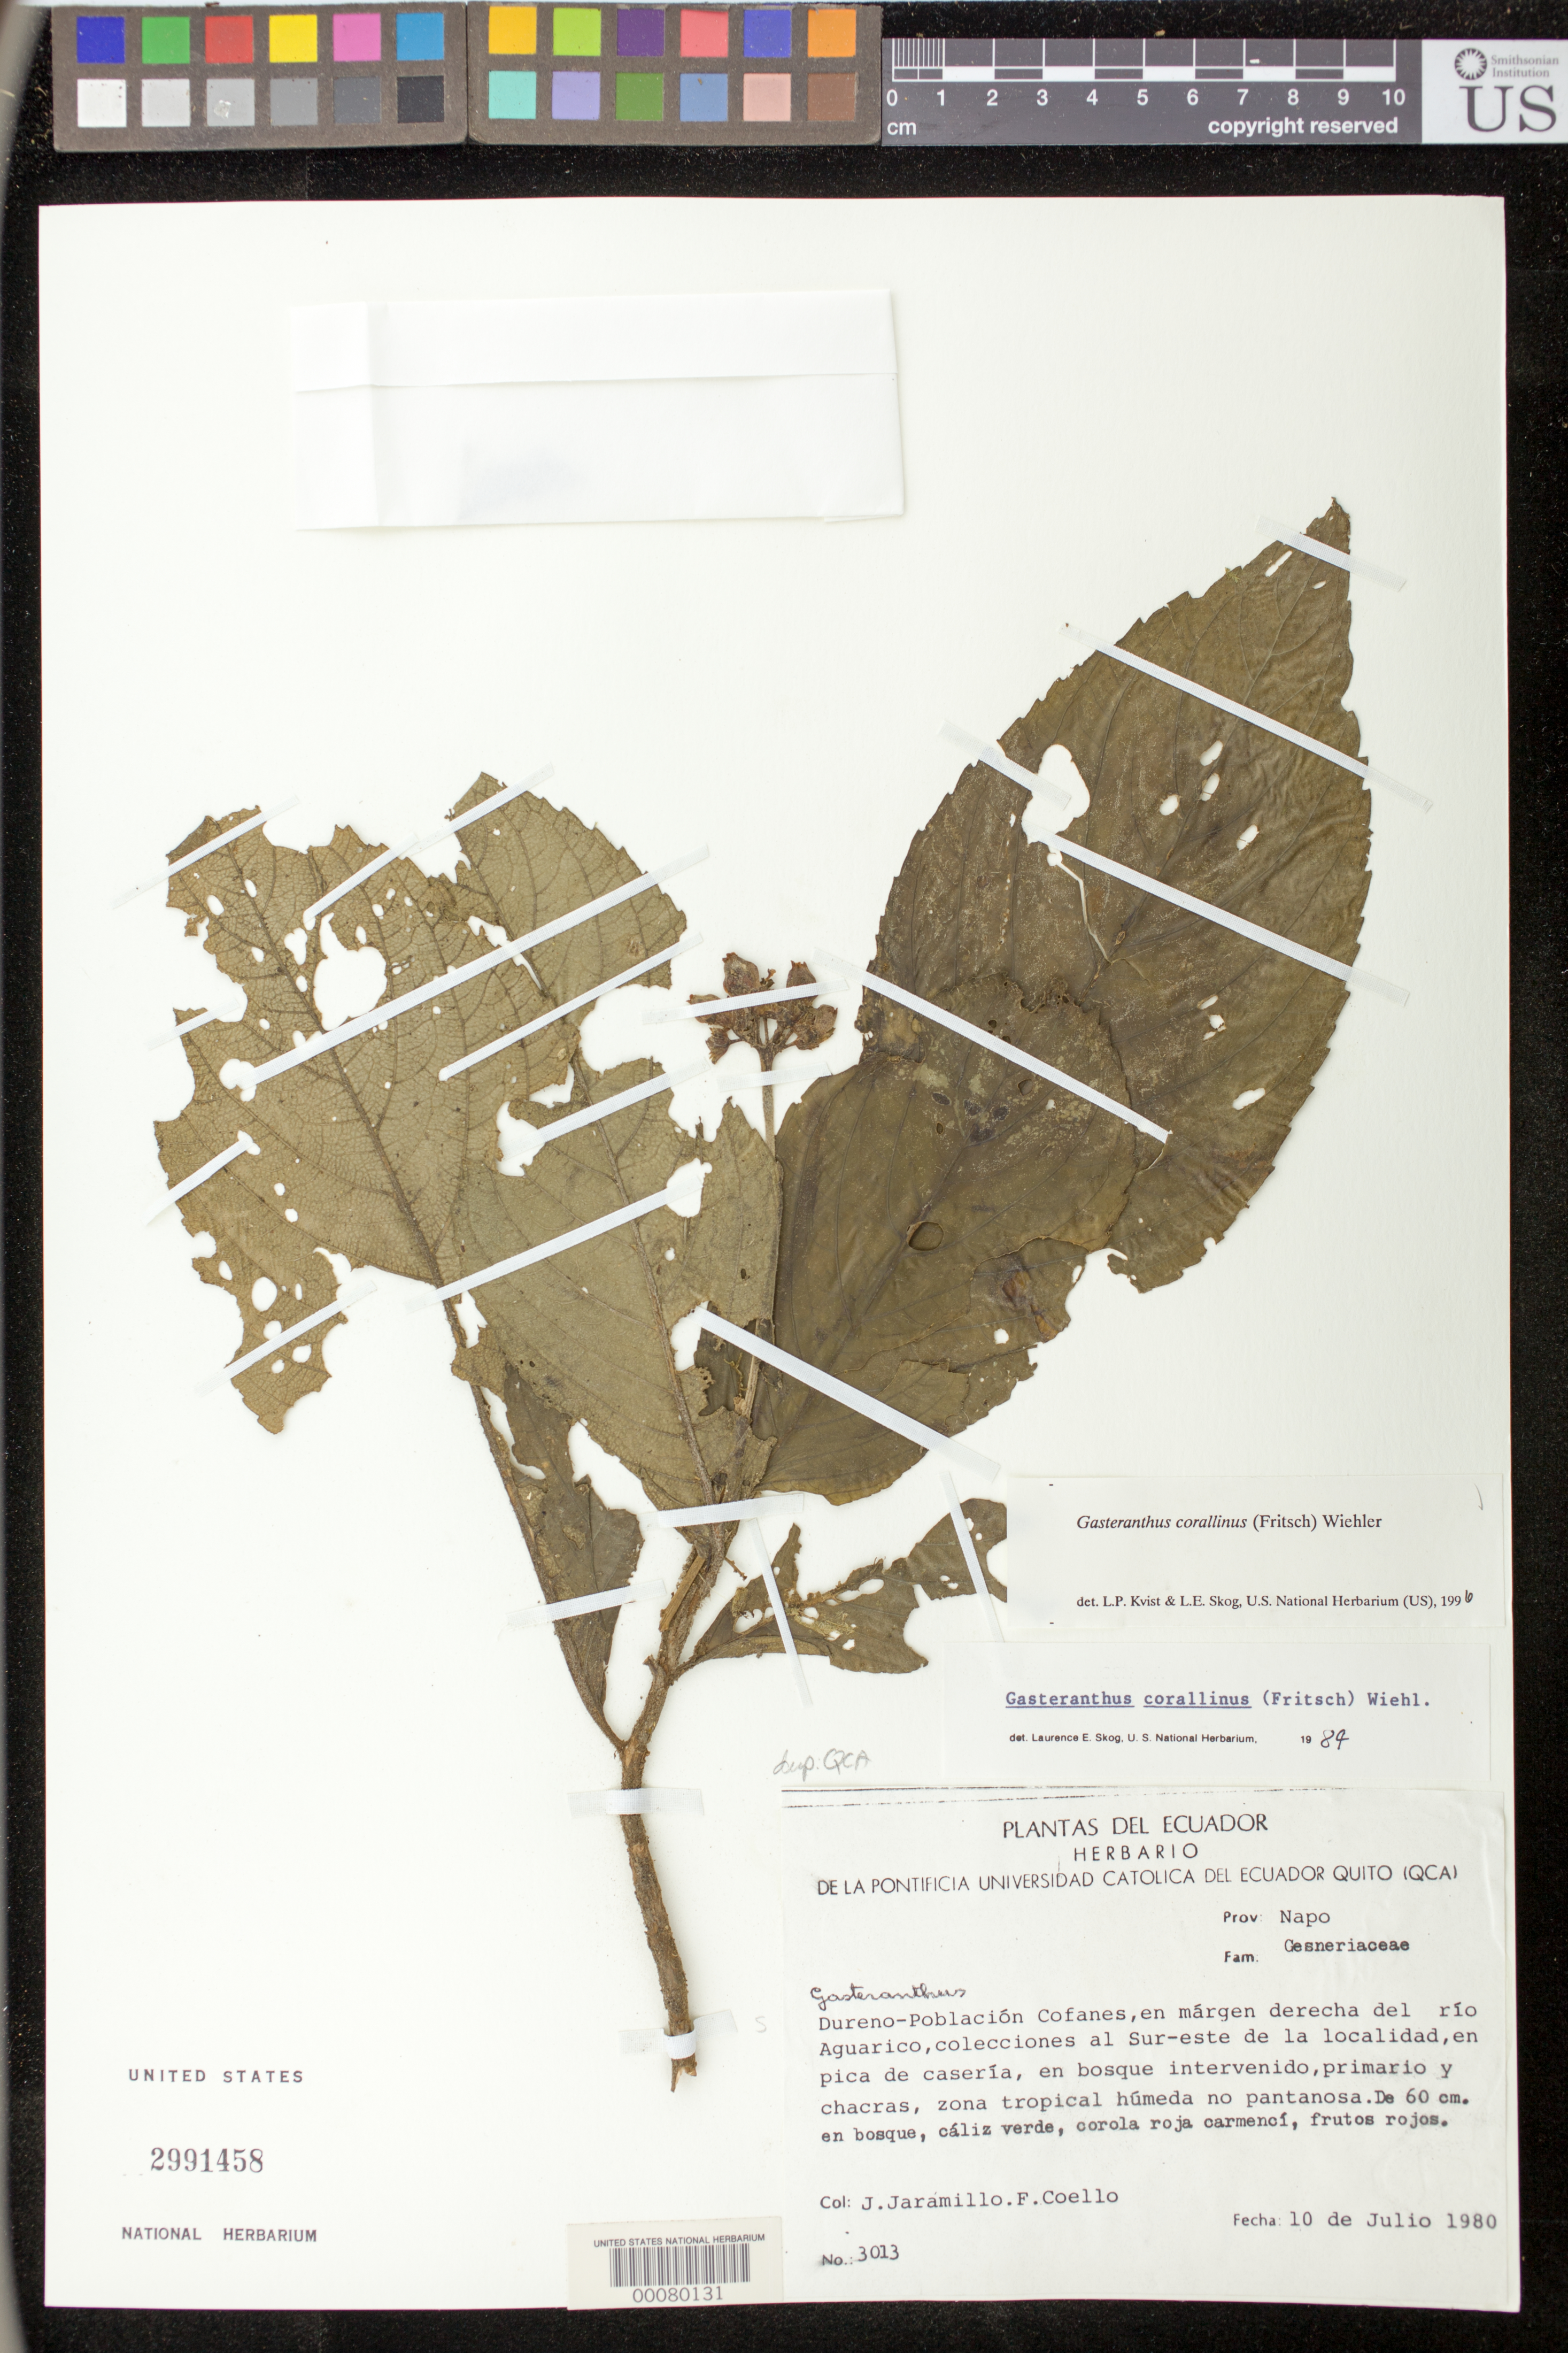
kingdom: Plantae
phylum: Tracheophyta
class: Magnoliopsida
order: Lamiales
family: Gesneriaceae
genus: Gasteranthus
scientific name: Gasteranthus corallinus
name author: (Fritsch) Wiehler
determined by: Skog, Laurence E.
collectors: J. L. Jaramillo & F. Coello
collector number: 3013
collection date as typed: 10 Jul 1980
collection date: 1980-07-10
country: Ecuador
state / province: Sucumbíos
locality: ("Napo.") Dureno - Población Cofanes, en márgen derecha del río Aguarico, colecciones al Sur-este de la localidad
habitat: En pica da casería, en bosque intervenido, primario y chacras, zona tropical húmeda no pantanosa; en bosque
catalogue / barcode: US 2991458